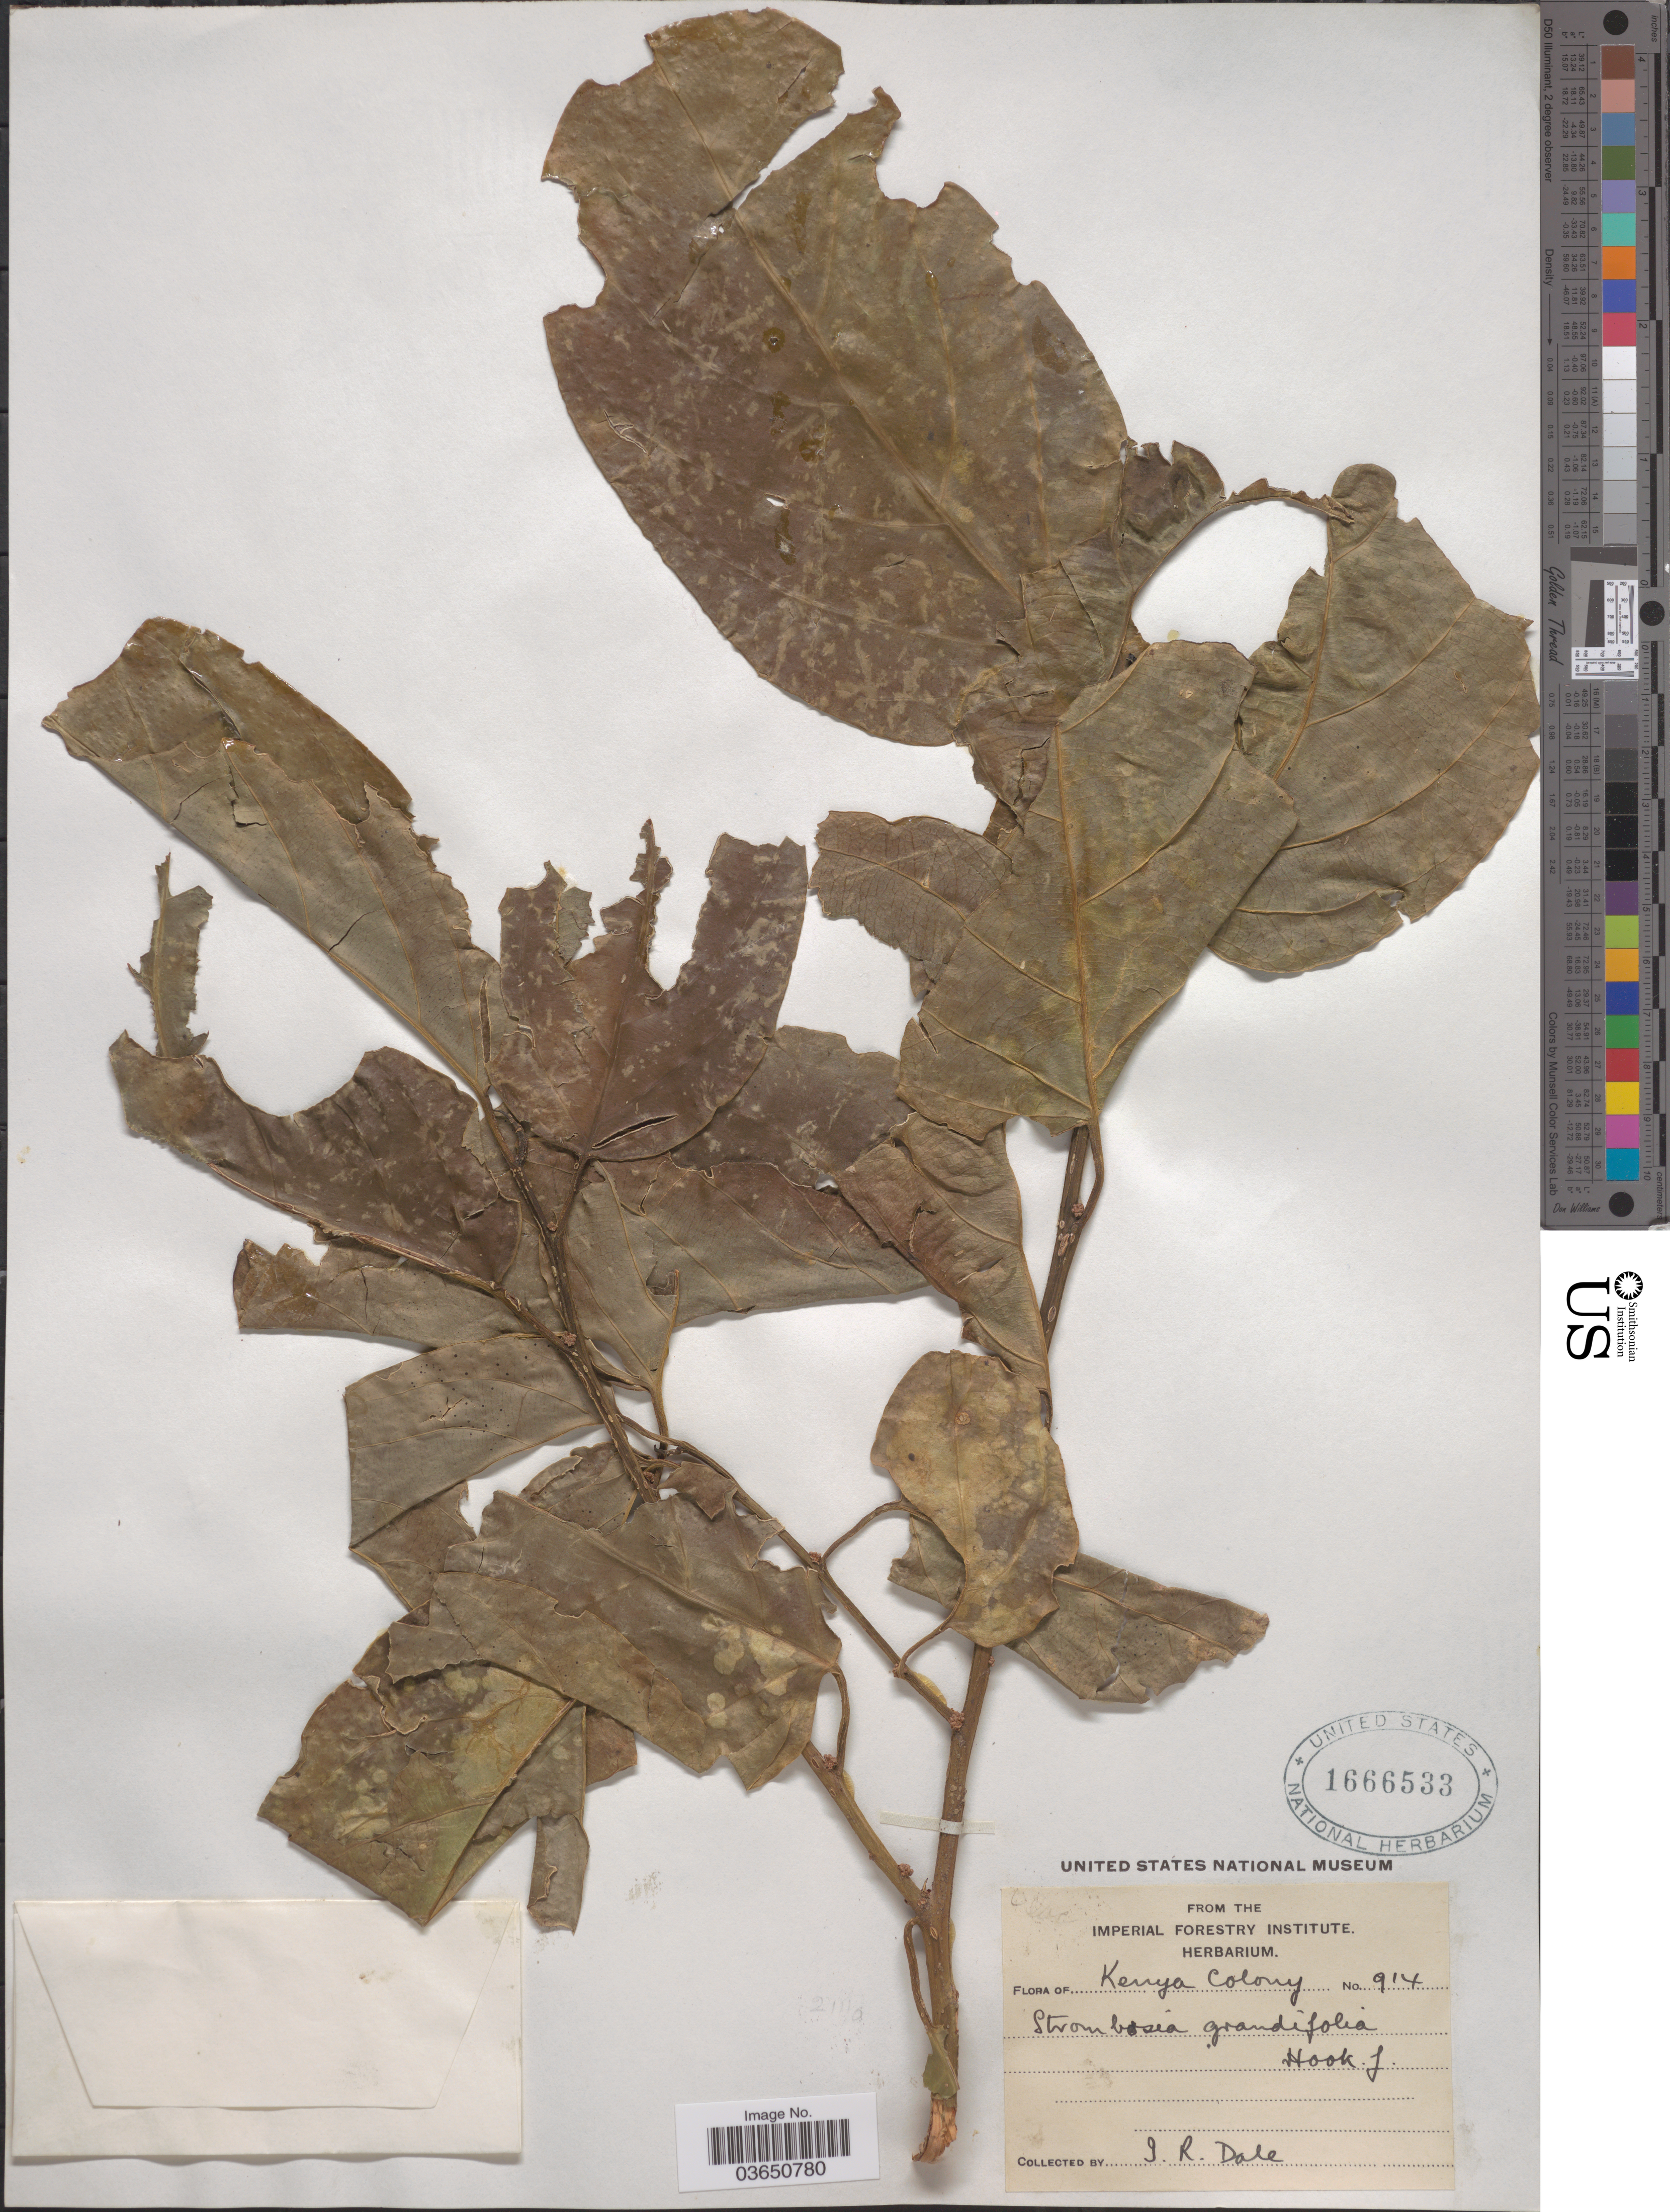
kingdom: Plantae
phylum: Tracheophyta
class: Magnoliopsida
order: Santalales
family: Strombosiaceae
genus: Strombosia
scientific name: Strombosia grandifolia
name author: Hook. f. ex Benth.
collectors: J. Dale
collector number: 914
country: Kenya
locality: Kenya Colony.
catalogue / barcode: US 1666533